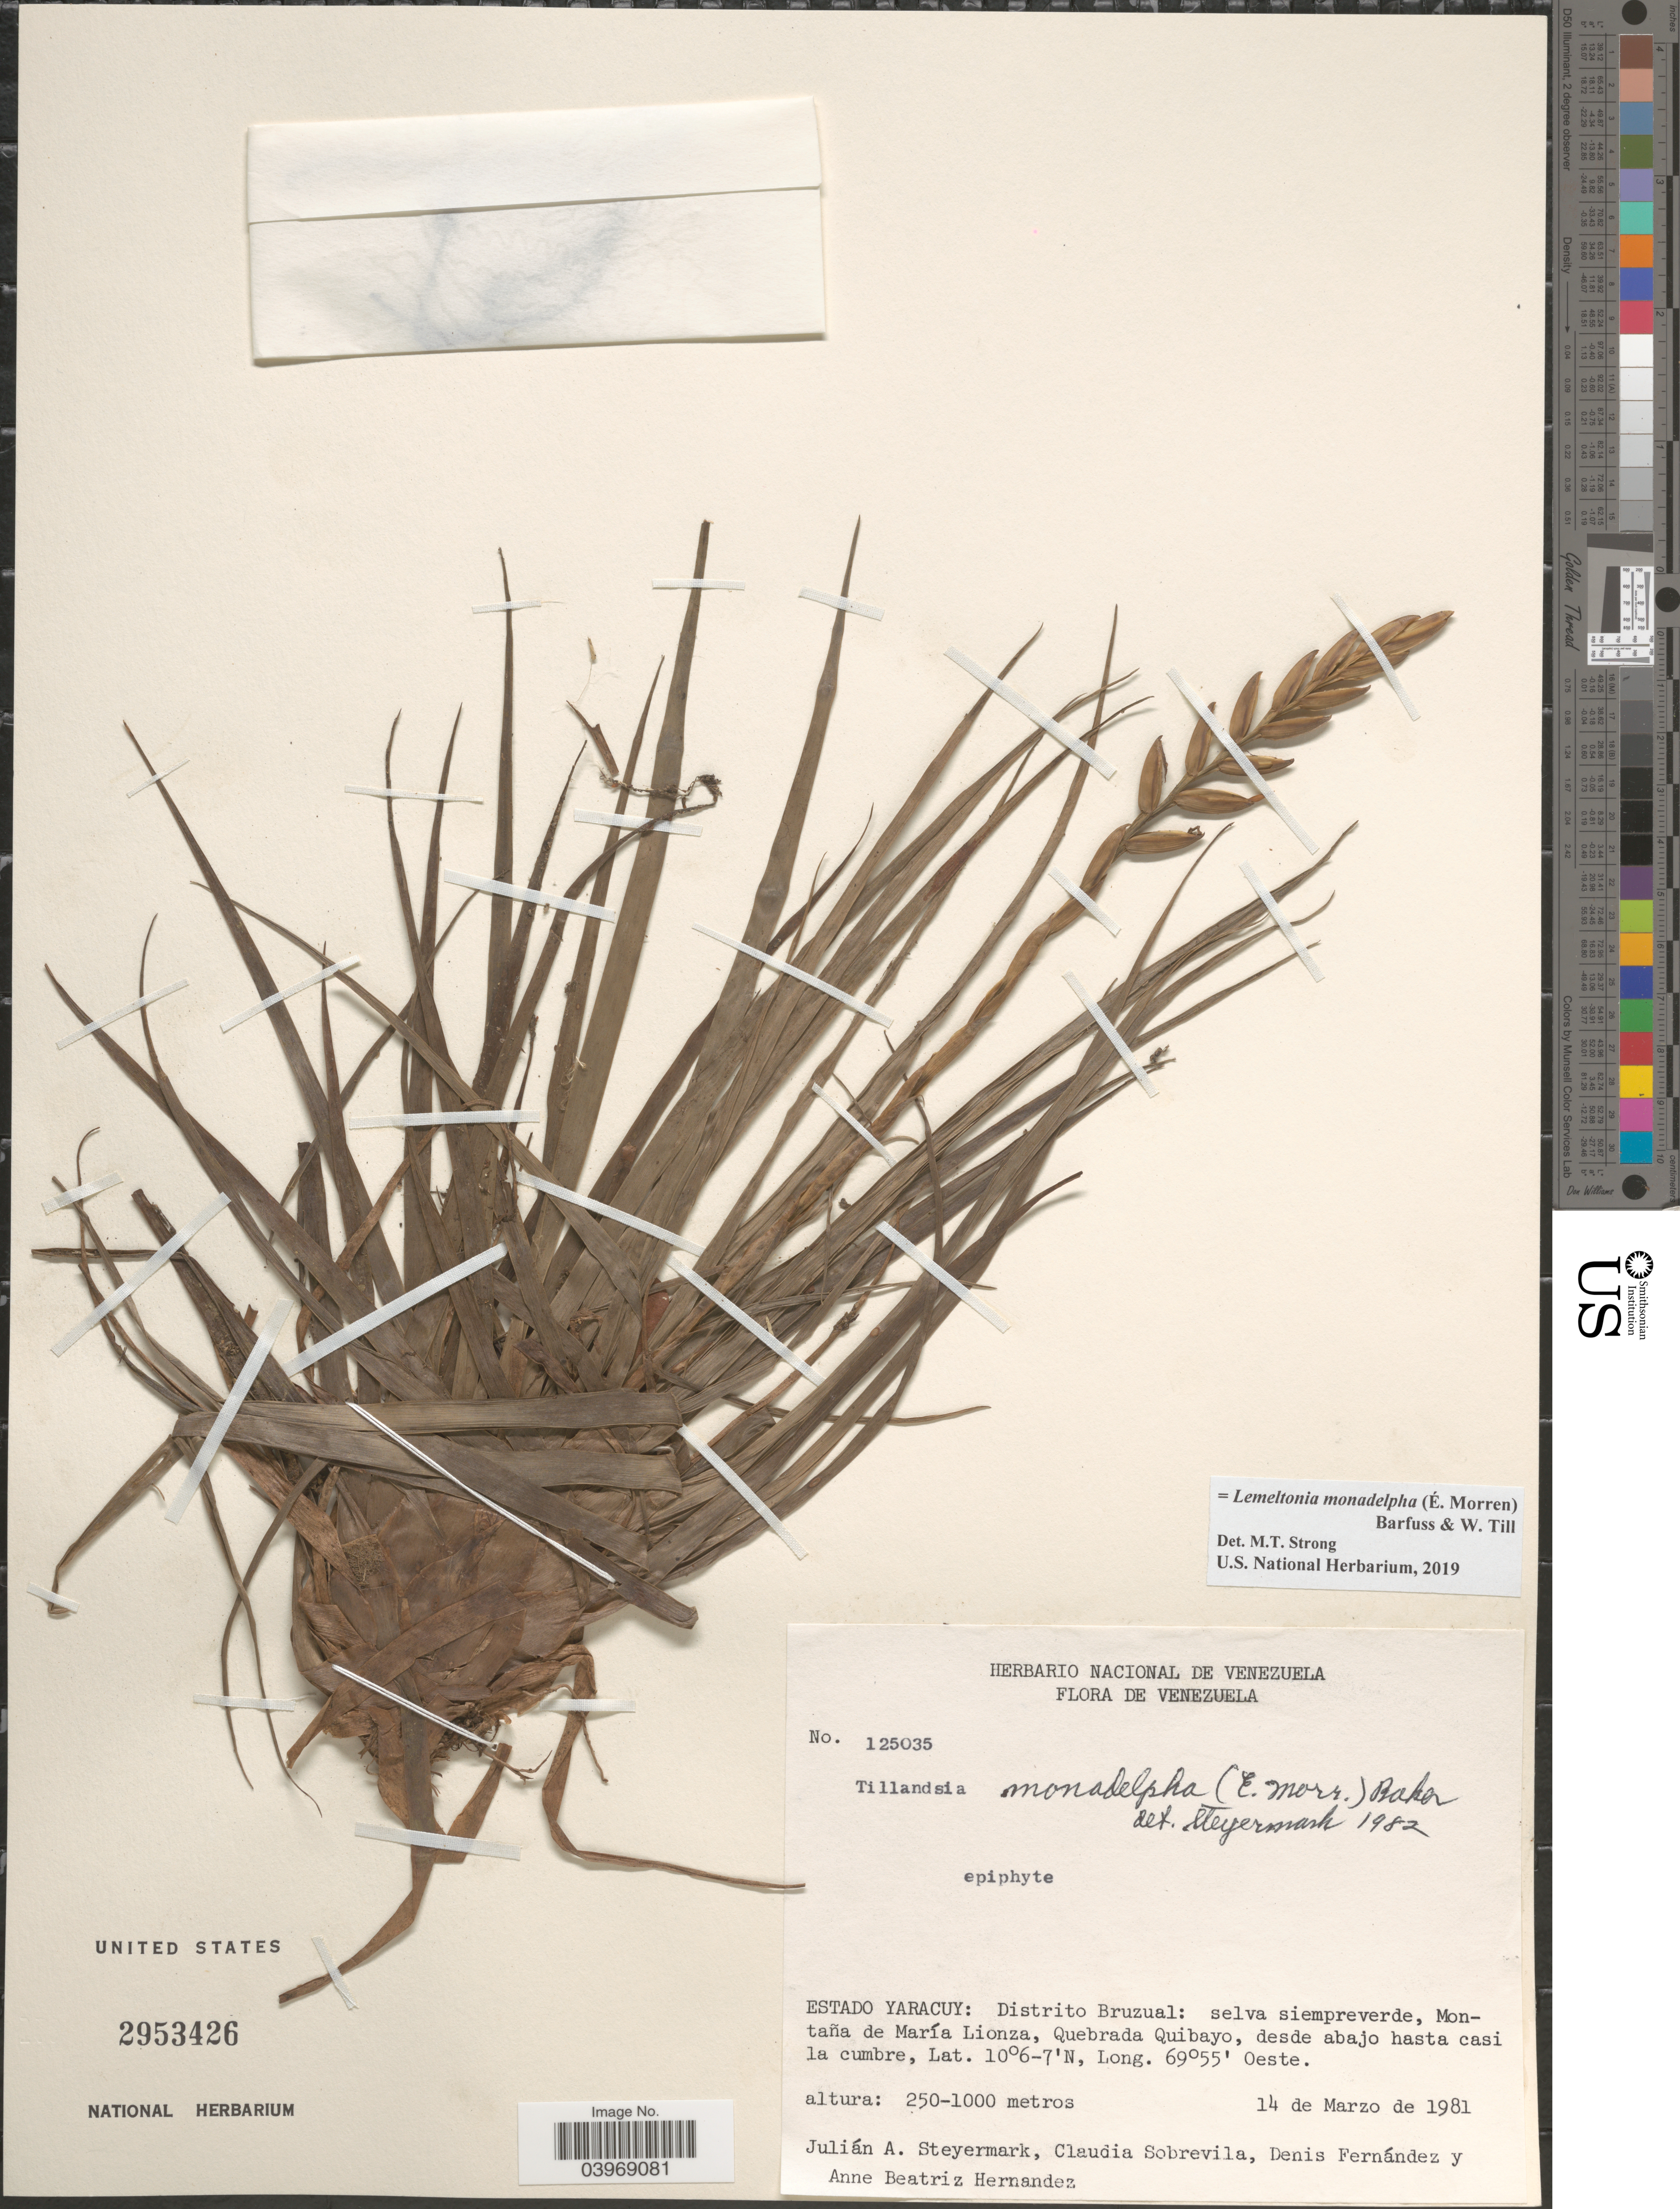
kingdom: Plantae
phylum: Tracheophyta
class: Liliopsida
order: Poales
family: Bromeliaceae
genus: Lemeltonia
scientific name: Lemeltonia monadelpha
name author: (É. Morren) Barfuss & W. Till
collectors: J. Steyermark, C. Sobrevila, D. Fernandez & A. B. Hernandez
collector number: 125035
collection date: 1981-03-14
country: Venezuela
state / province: Yaracuy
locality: Distrito Bruzual: selva siempreverde, Montaña de María Lionza, Quebrada Quibayo.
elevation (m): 250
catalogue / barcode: US 2953426